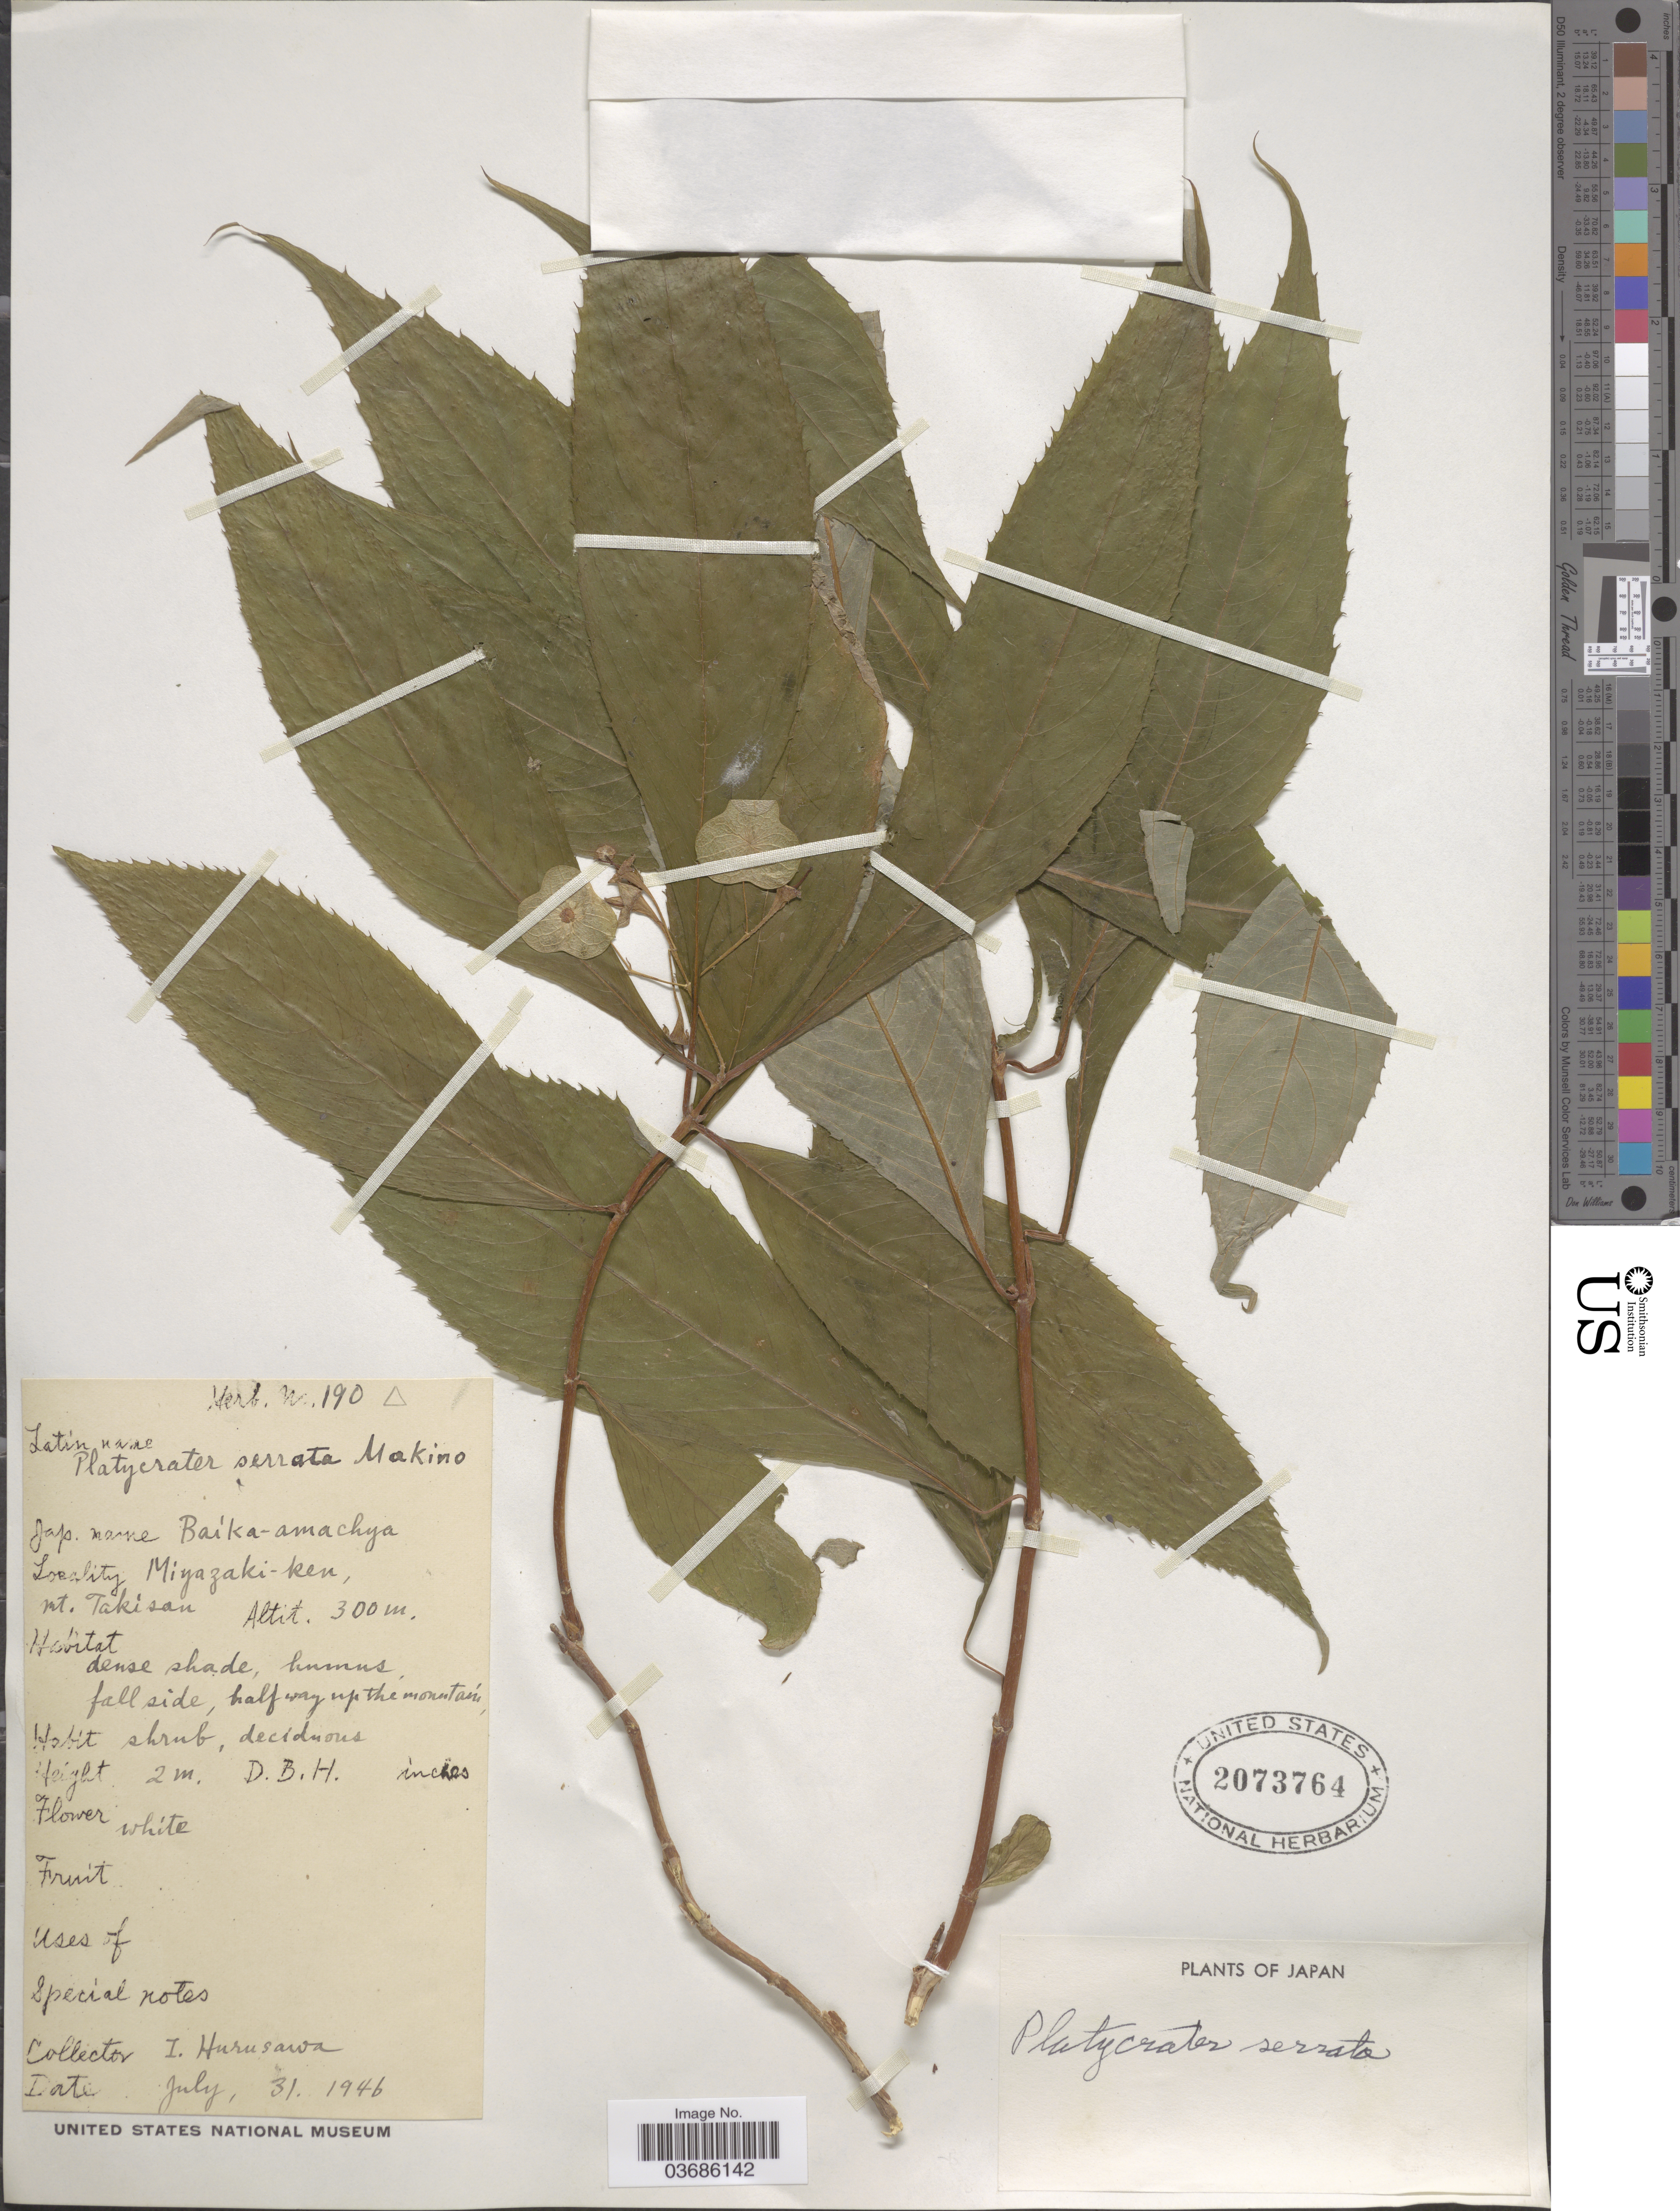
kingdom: Plantae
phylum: Tracheophyta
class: Magnoliopsida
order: Cornales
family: Hydrangeaceae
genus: Hydrangea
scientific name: Hydrangea serrata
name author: (Thunb.) Ser.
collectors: I. Hurusawa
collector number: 190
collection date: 1946-07-31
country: Japan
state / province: Miyazaki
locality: Miyazaki-ken, Mt. Takisan.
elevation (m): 300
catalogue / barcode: US 2073764